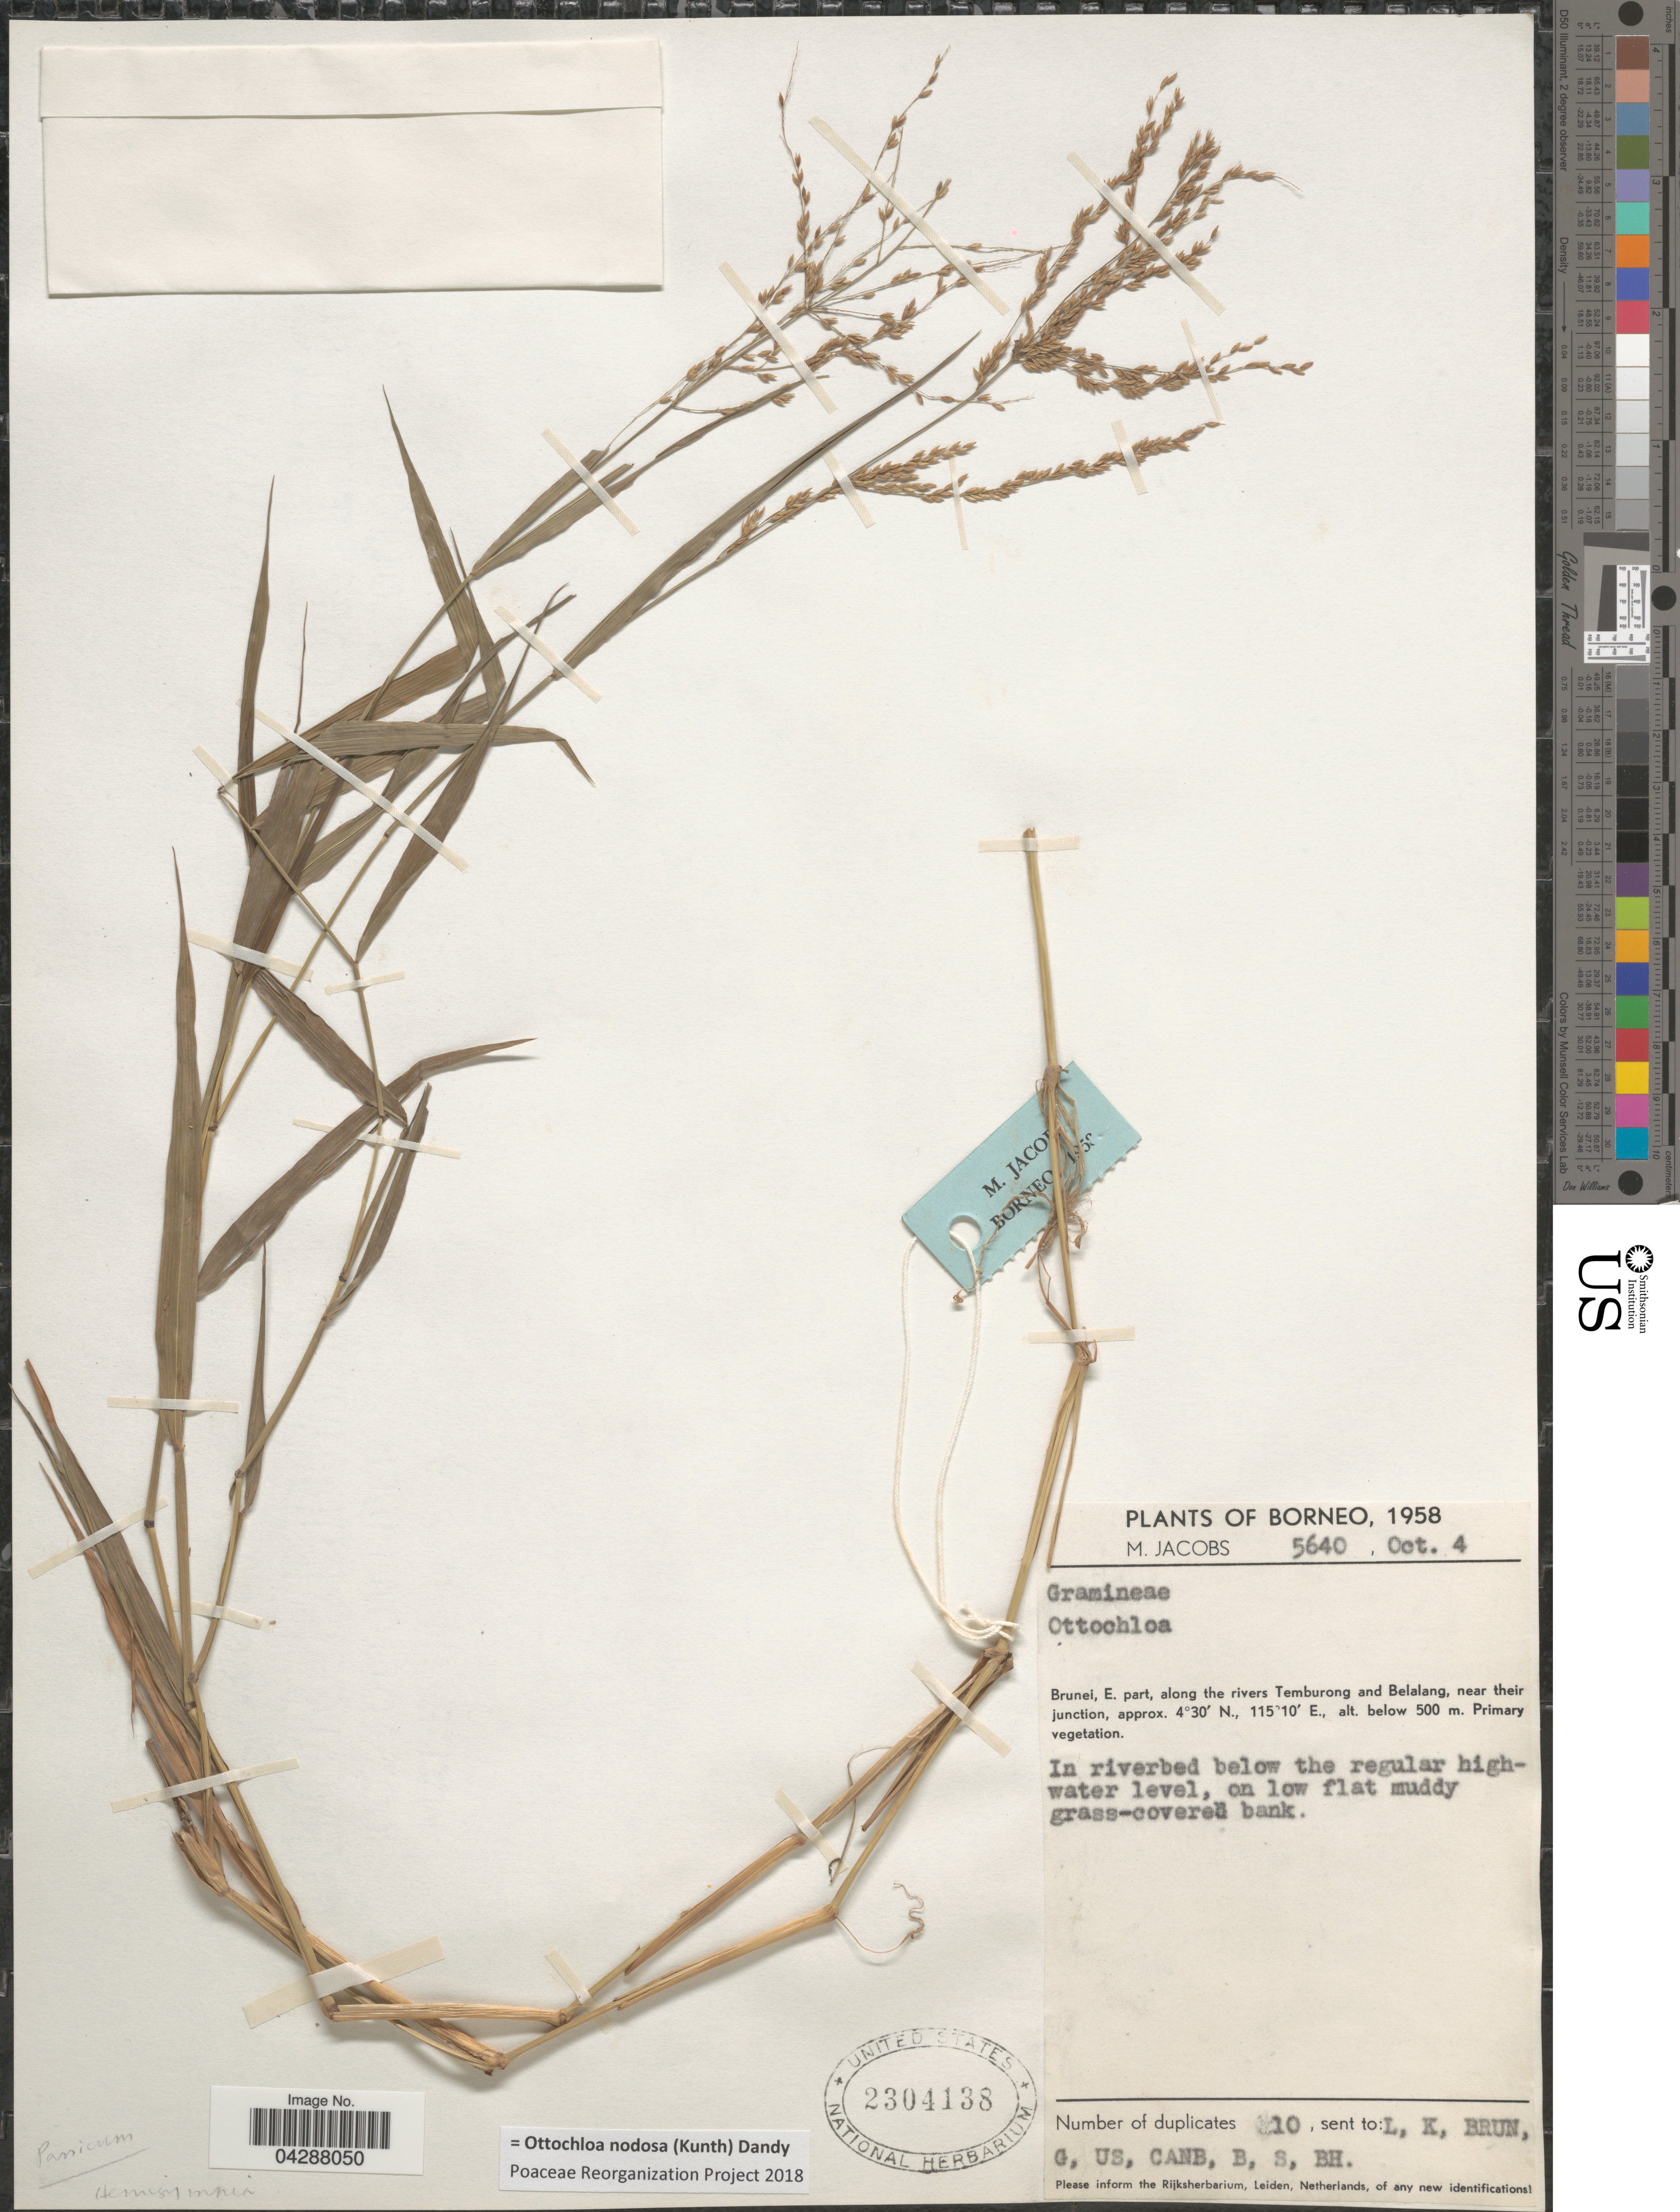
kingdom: Plantae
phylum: Tracheophyta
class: Liliopsida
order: Poales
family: Poaceae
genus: Ottochloa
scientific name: Ottochloa nodosa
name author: (Kunth) Dandy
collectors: M. Jacobs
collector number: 5640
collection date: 1958-10-04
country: Brunei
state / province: Temburong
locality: Borneo. E. part, along the rivers Temburong and Belalang, near their junction.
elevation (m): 500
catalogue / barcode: US 2304138